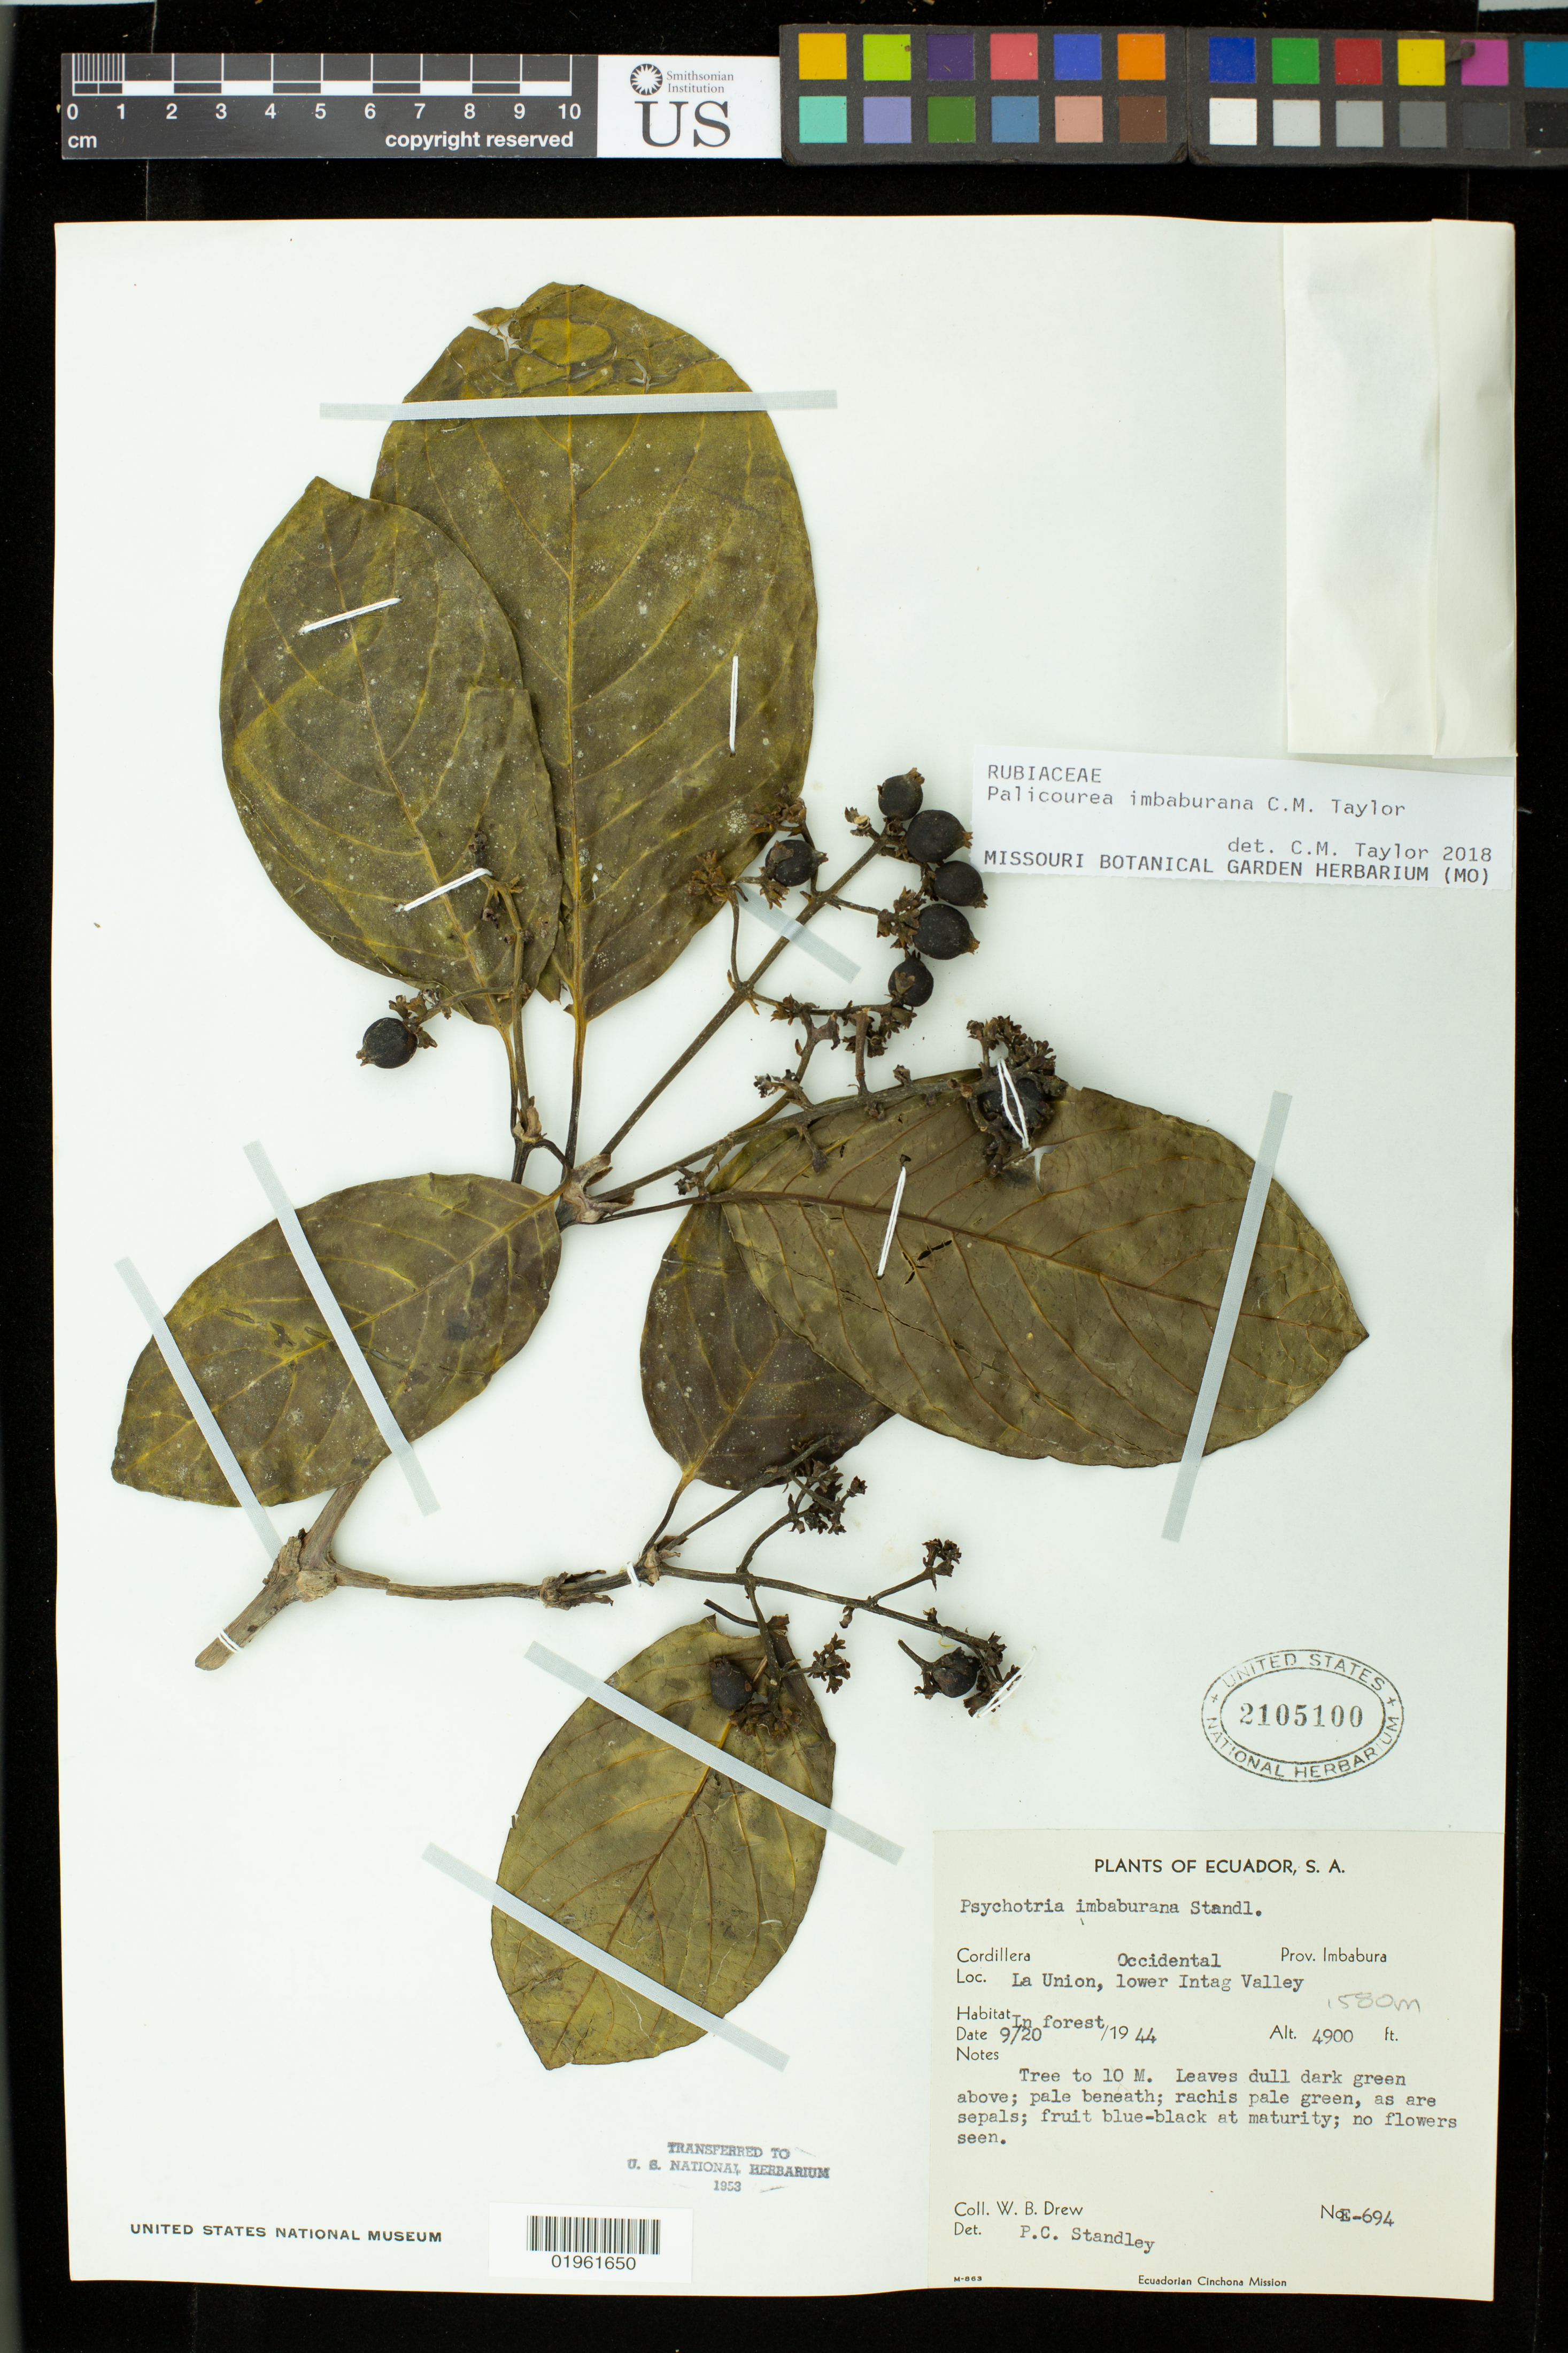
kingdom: Plantae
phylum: Tracheophyta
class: Magnoliopsida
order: Gentianales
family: Rubiaceae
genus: Palicourea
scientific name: Palicourea imbaburana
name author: C.M. Taylor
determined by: Taylor, Charlotte M.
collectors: W. B. Drew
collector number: E-694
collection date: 1944-09-20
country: Ecuador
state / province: Imbabura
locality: Cordillera Occidental, La Union, lower Intag Valley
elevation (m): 1494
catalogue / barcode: US 2105100